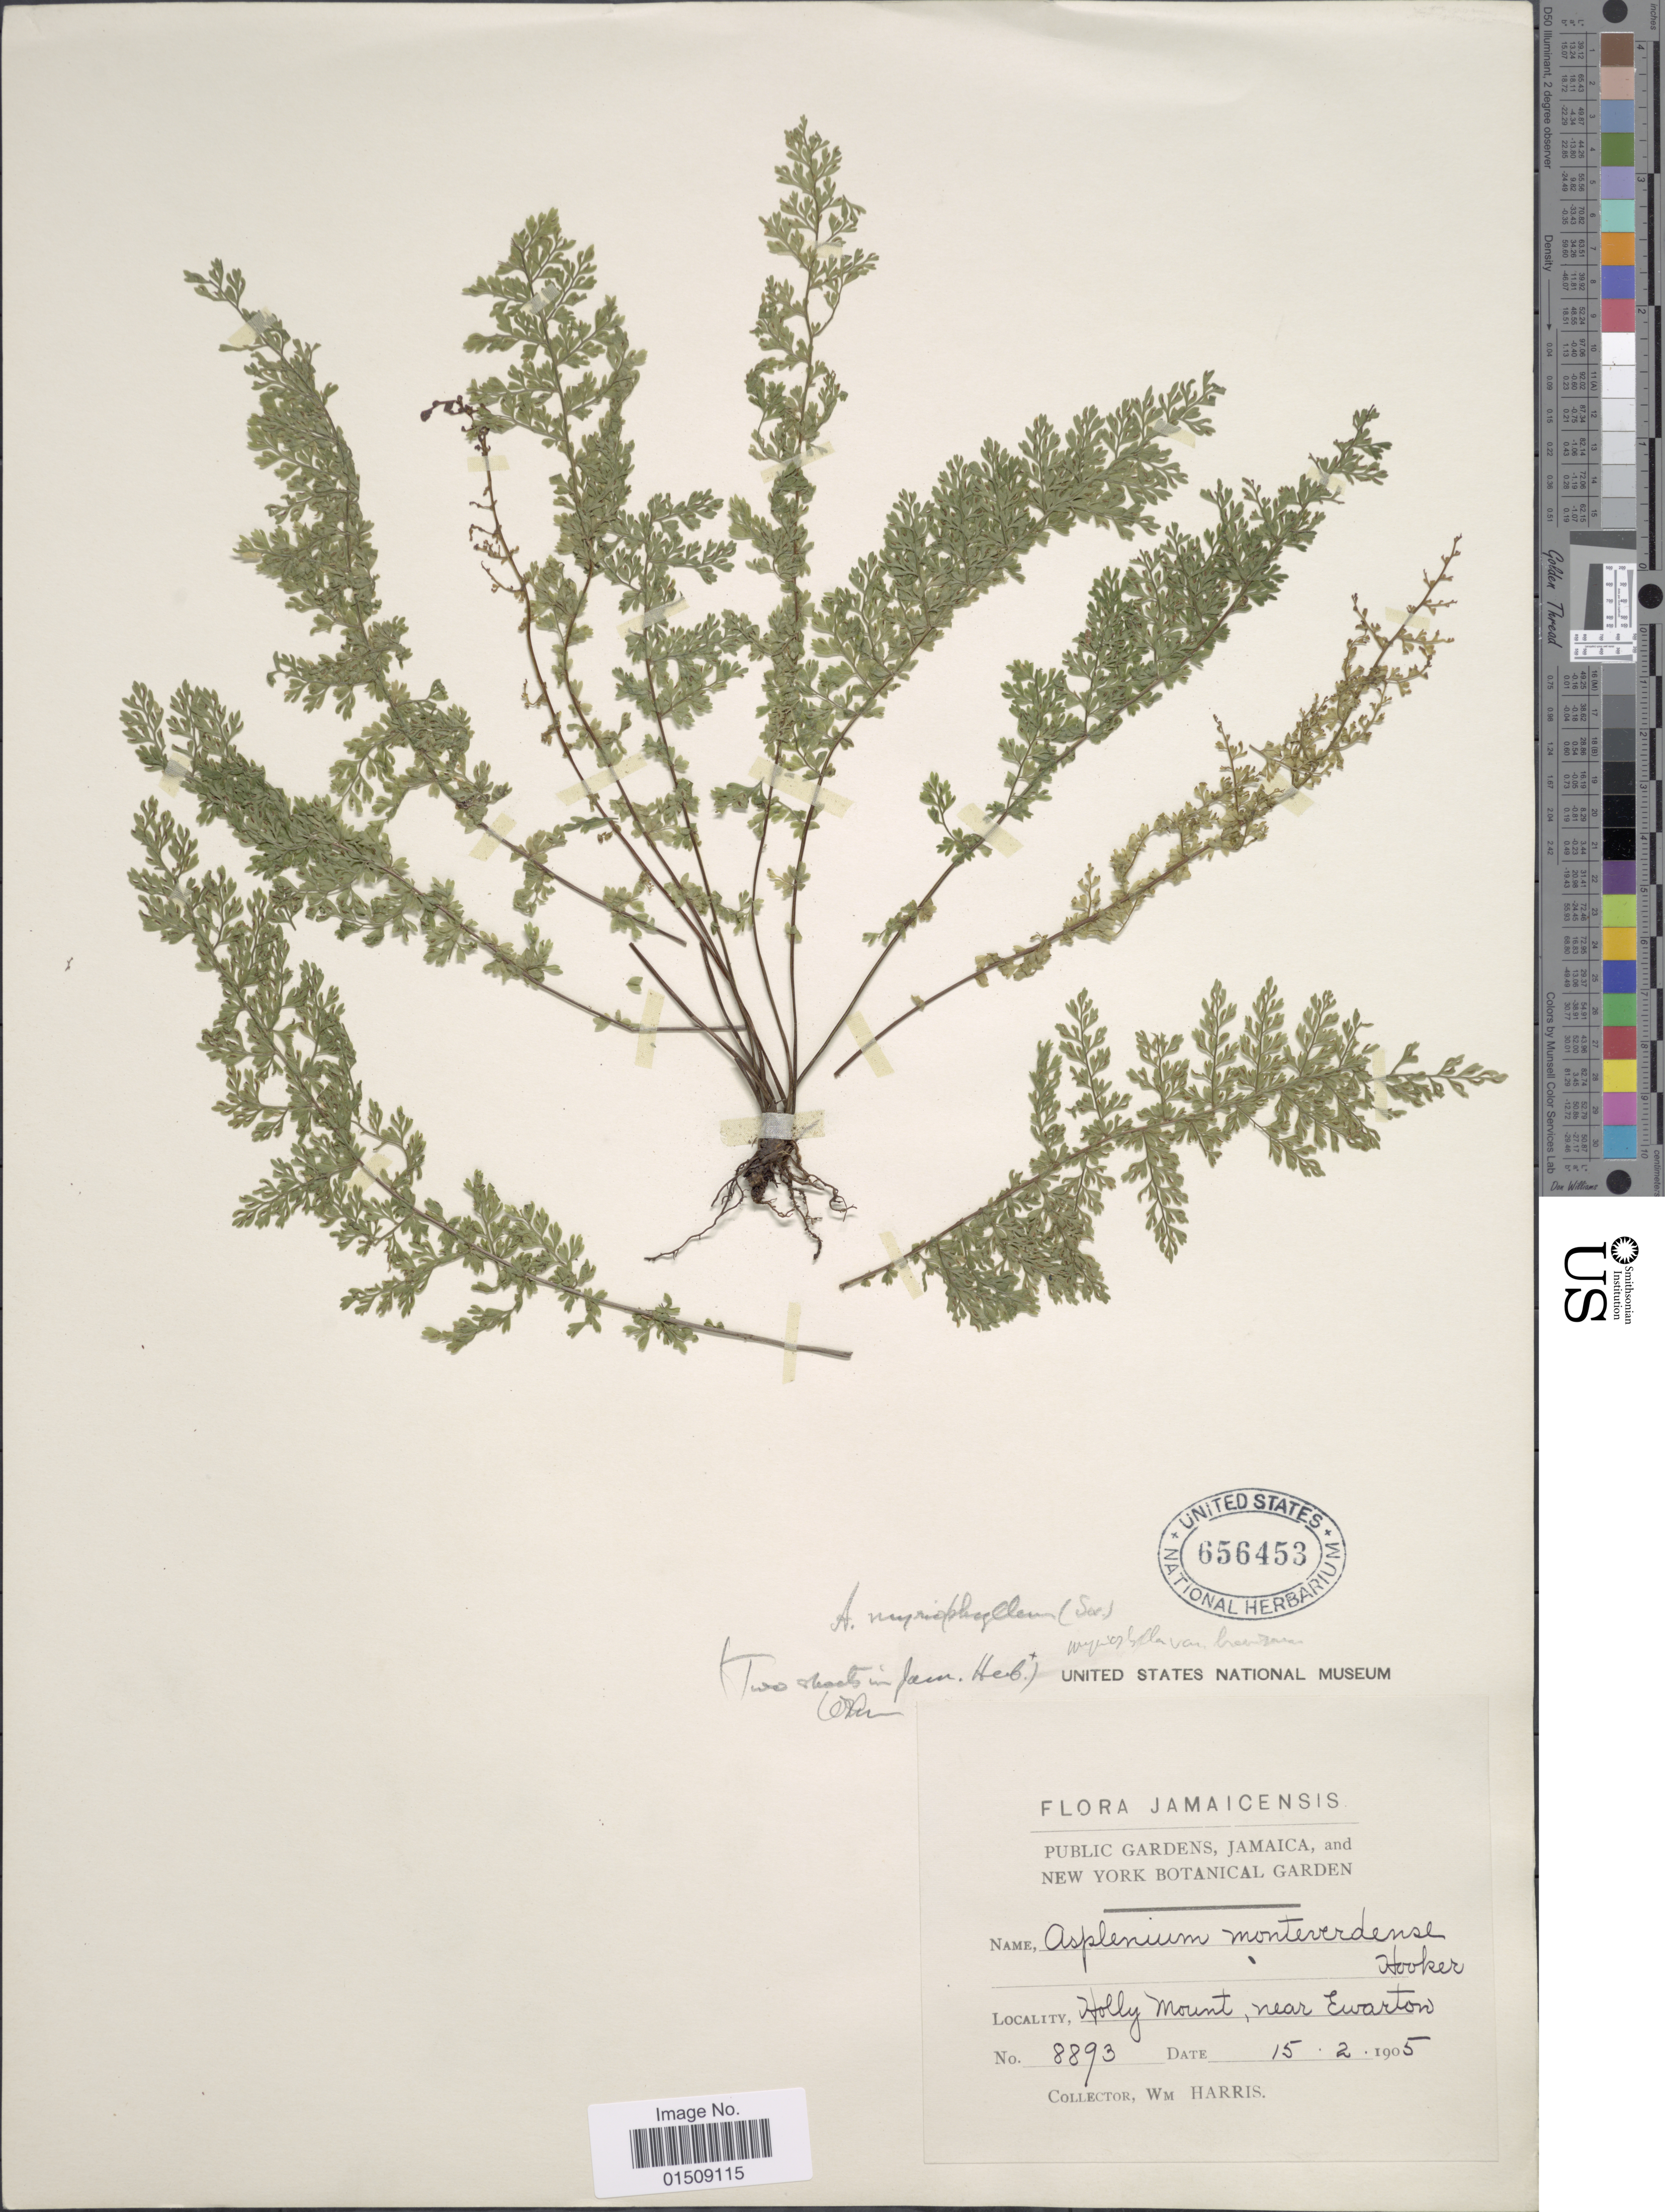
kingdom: Plantae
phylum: Tracheophyta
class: Polypodiopsida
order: Polypodiales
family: Aspleniaceae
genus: Asplenium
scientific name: Asplenium myriophyllum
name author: (Sw.) C. Presl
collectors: W. H. Harris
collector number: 8893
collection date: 1905-02-15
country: Jamaica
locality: Jamaicensis, Holly Mount, near Ewarton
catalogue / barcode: US 656453